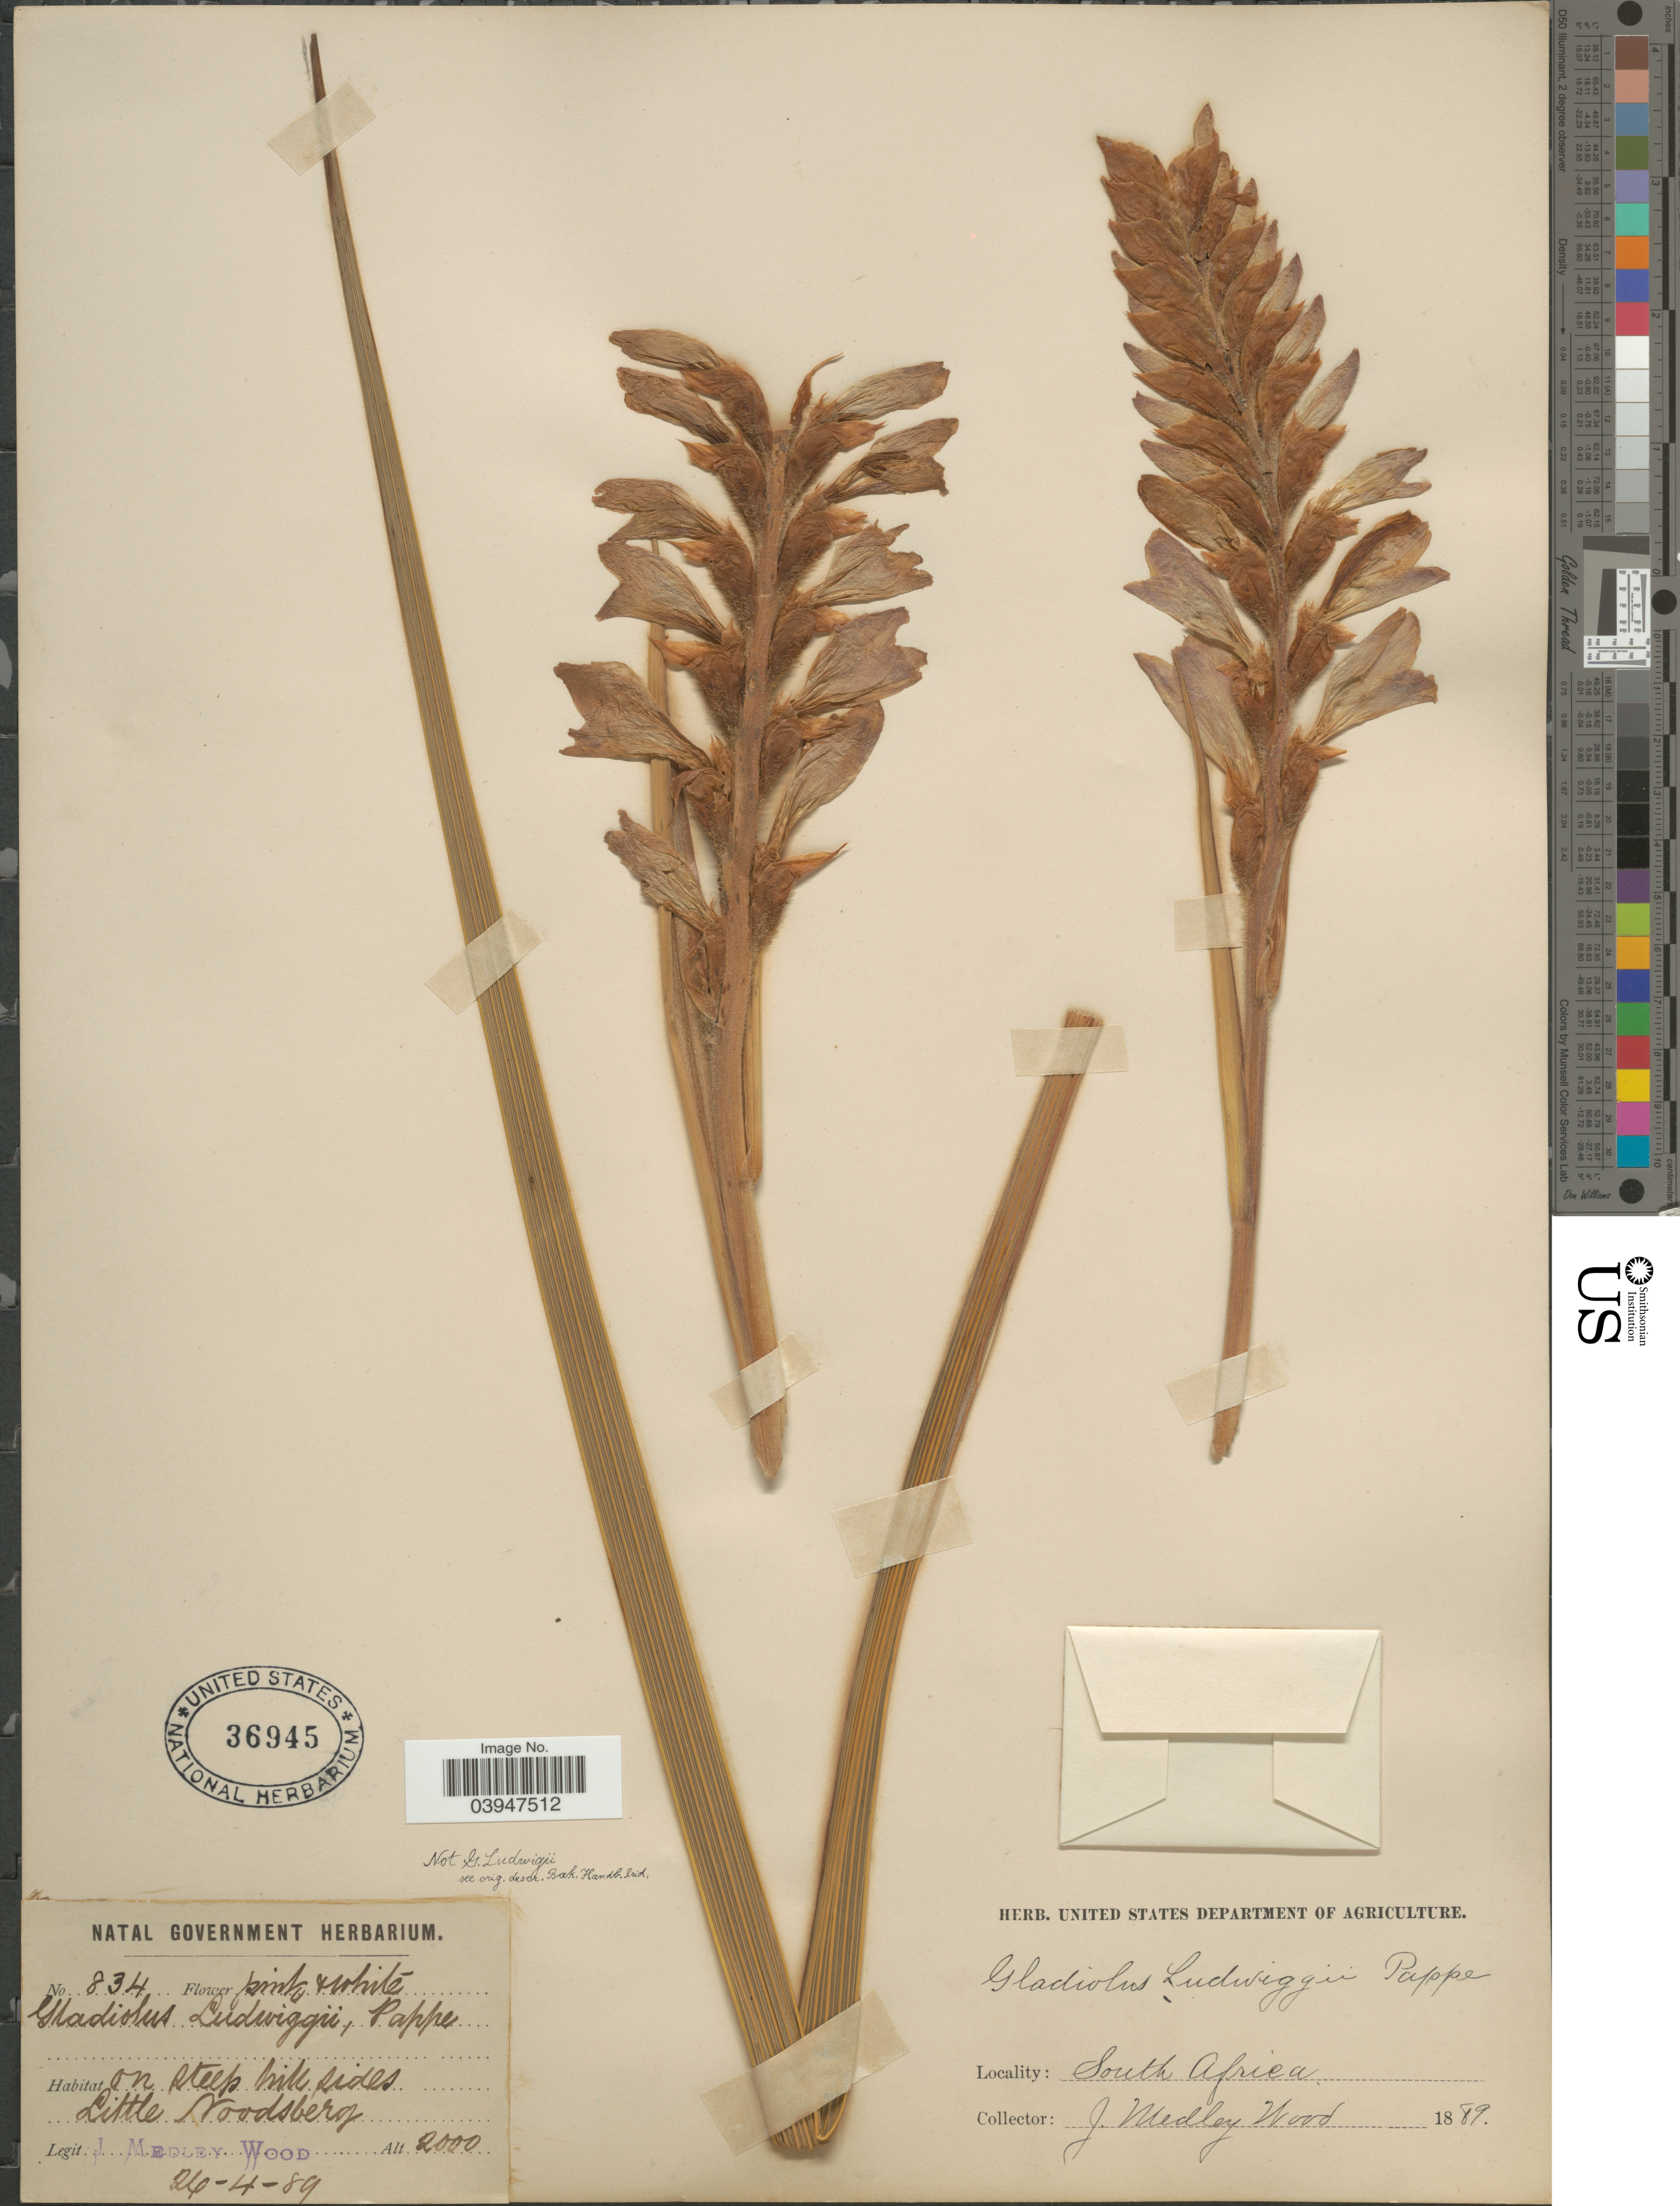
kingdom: Plantae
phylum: Tracheophyta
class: Liliopsida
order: Asparagales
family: Iridaceae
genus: Gladiolus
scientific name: Gladiolus ludwigii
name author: Pappe ex Baker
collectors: J. Medley Wood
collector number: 834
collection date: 1889-04-26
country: South Africa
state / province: KwaZulu-Natal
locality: Little Noodsberg.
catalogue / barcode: US 36945